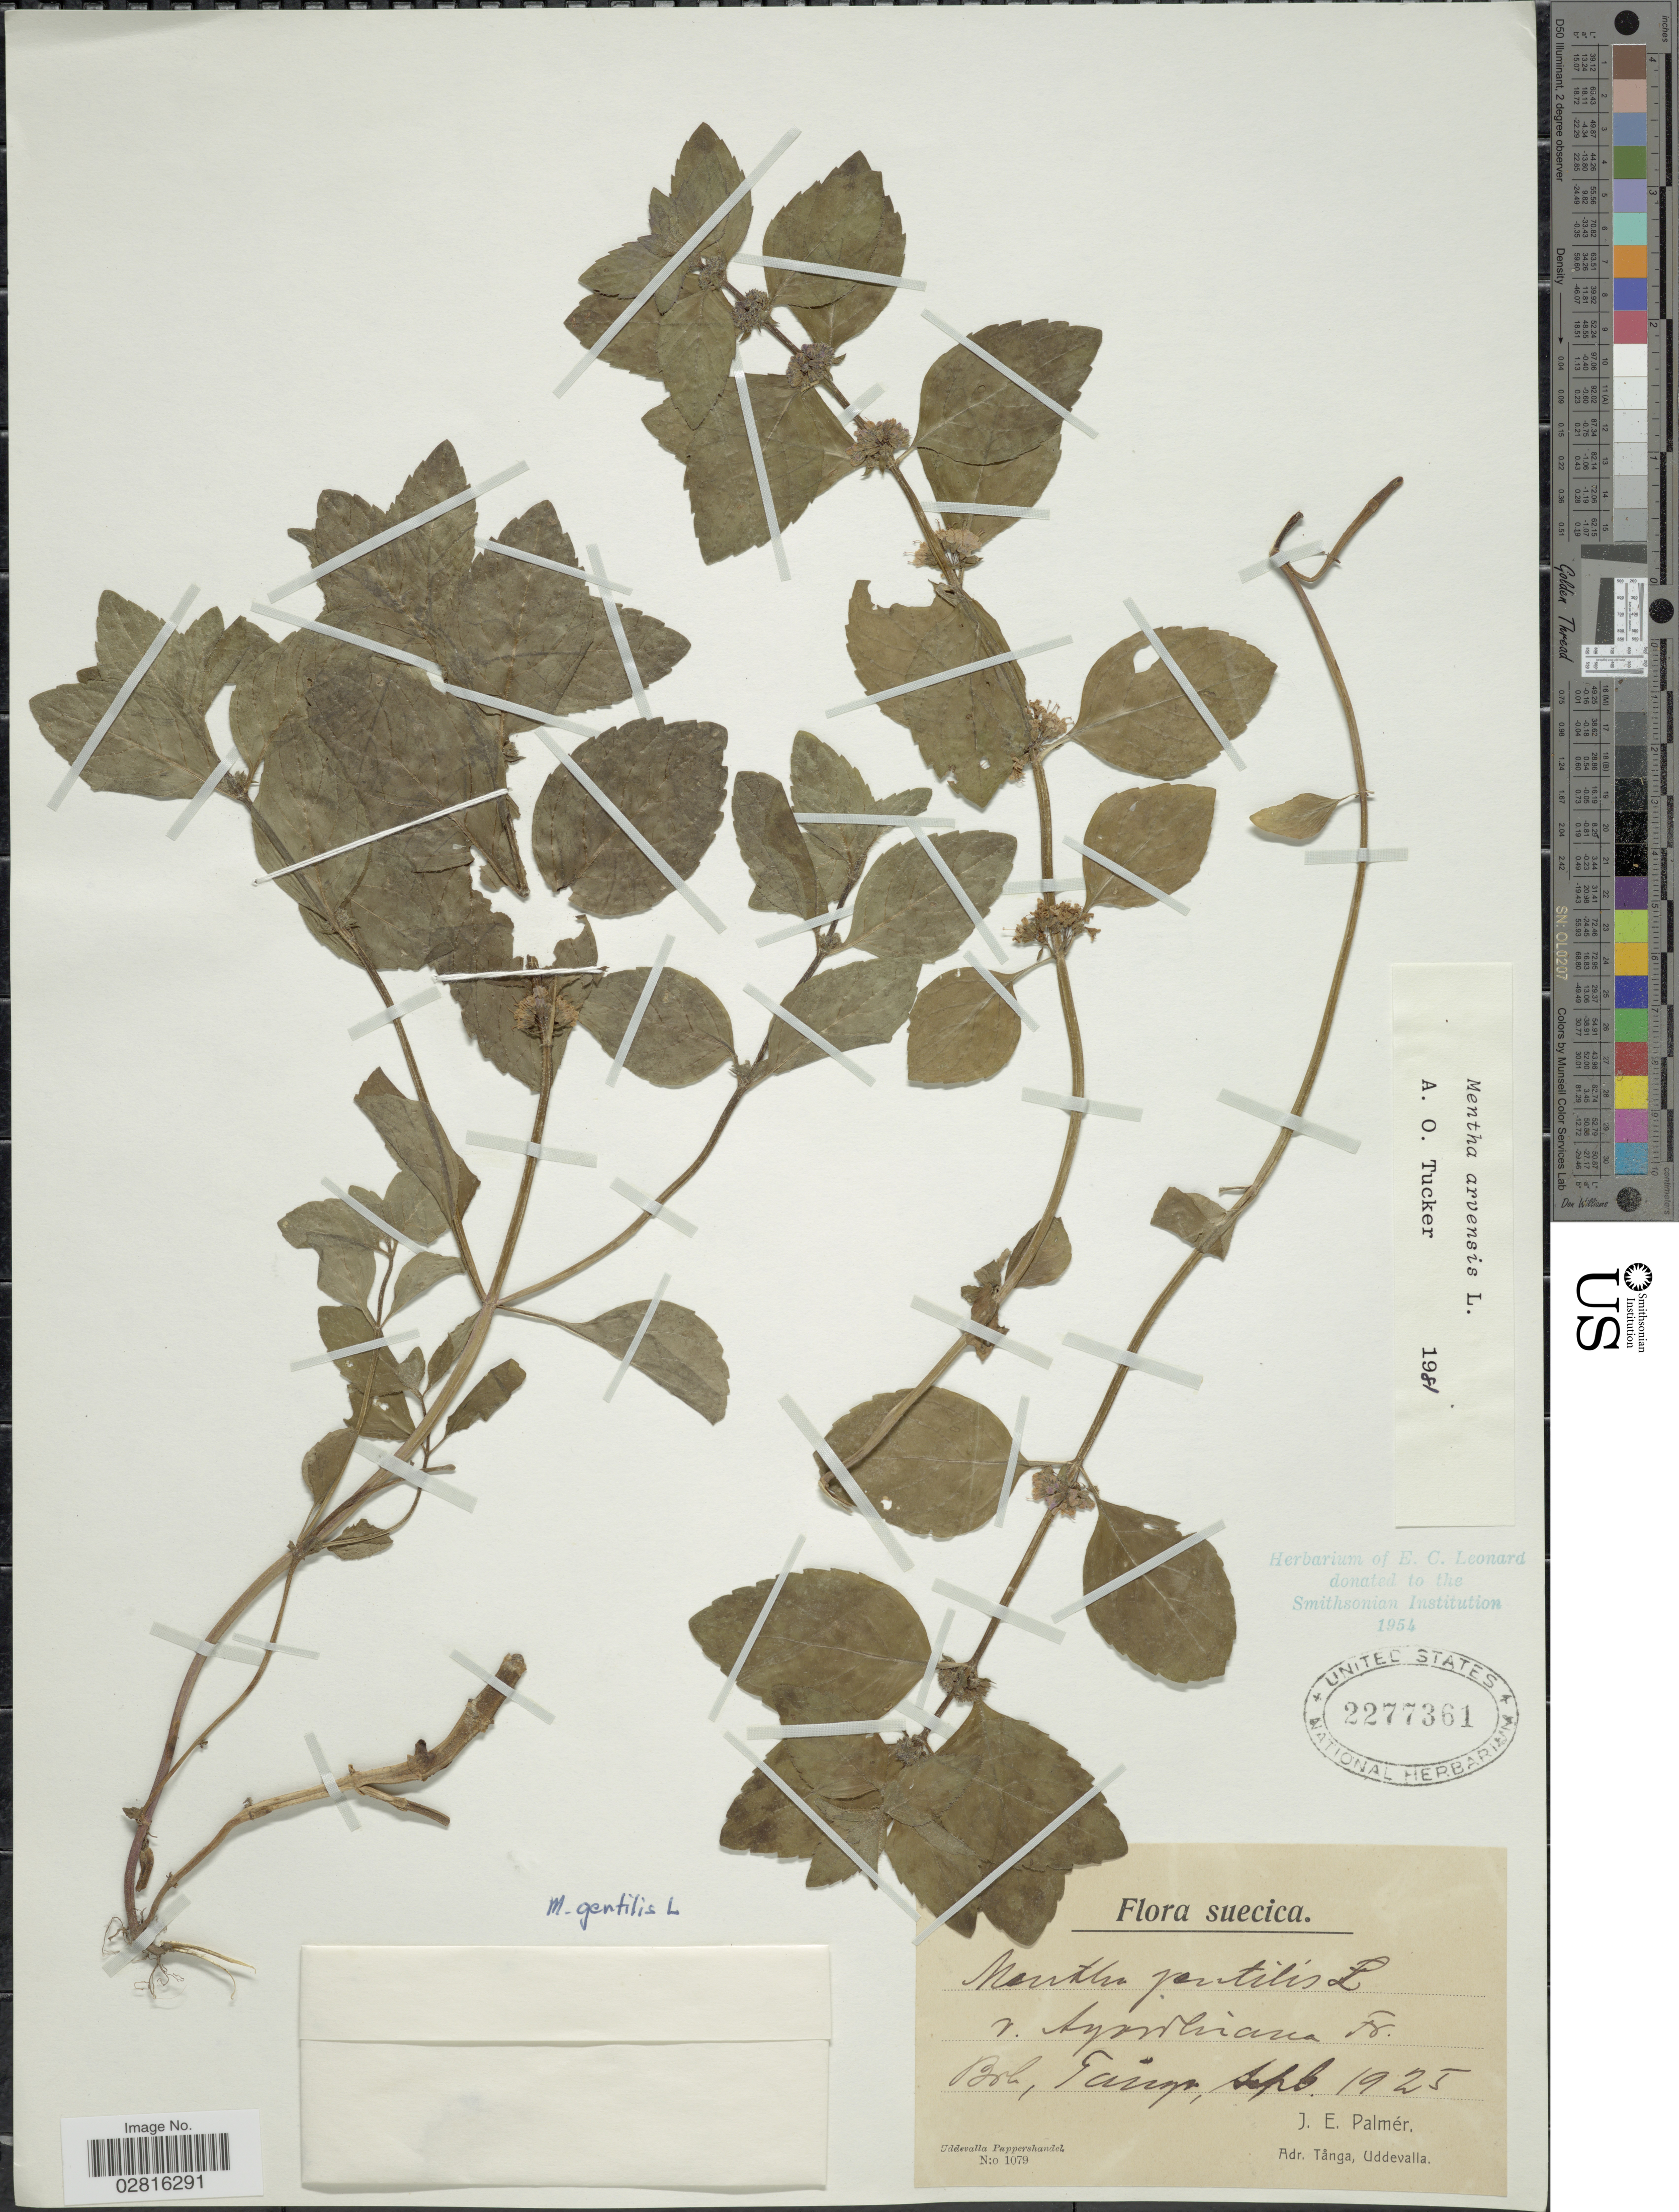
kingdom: Plantae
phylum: Tracheophyta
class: Magnoliopsida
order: Lamiales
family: Lamiaceae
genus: Mentha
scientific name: Mentha arvensis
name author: L.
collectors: J. E. Palmér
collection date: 1925-09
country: Sweden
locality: Suecica. Boh, Tånga.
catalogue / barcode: US 2277361